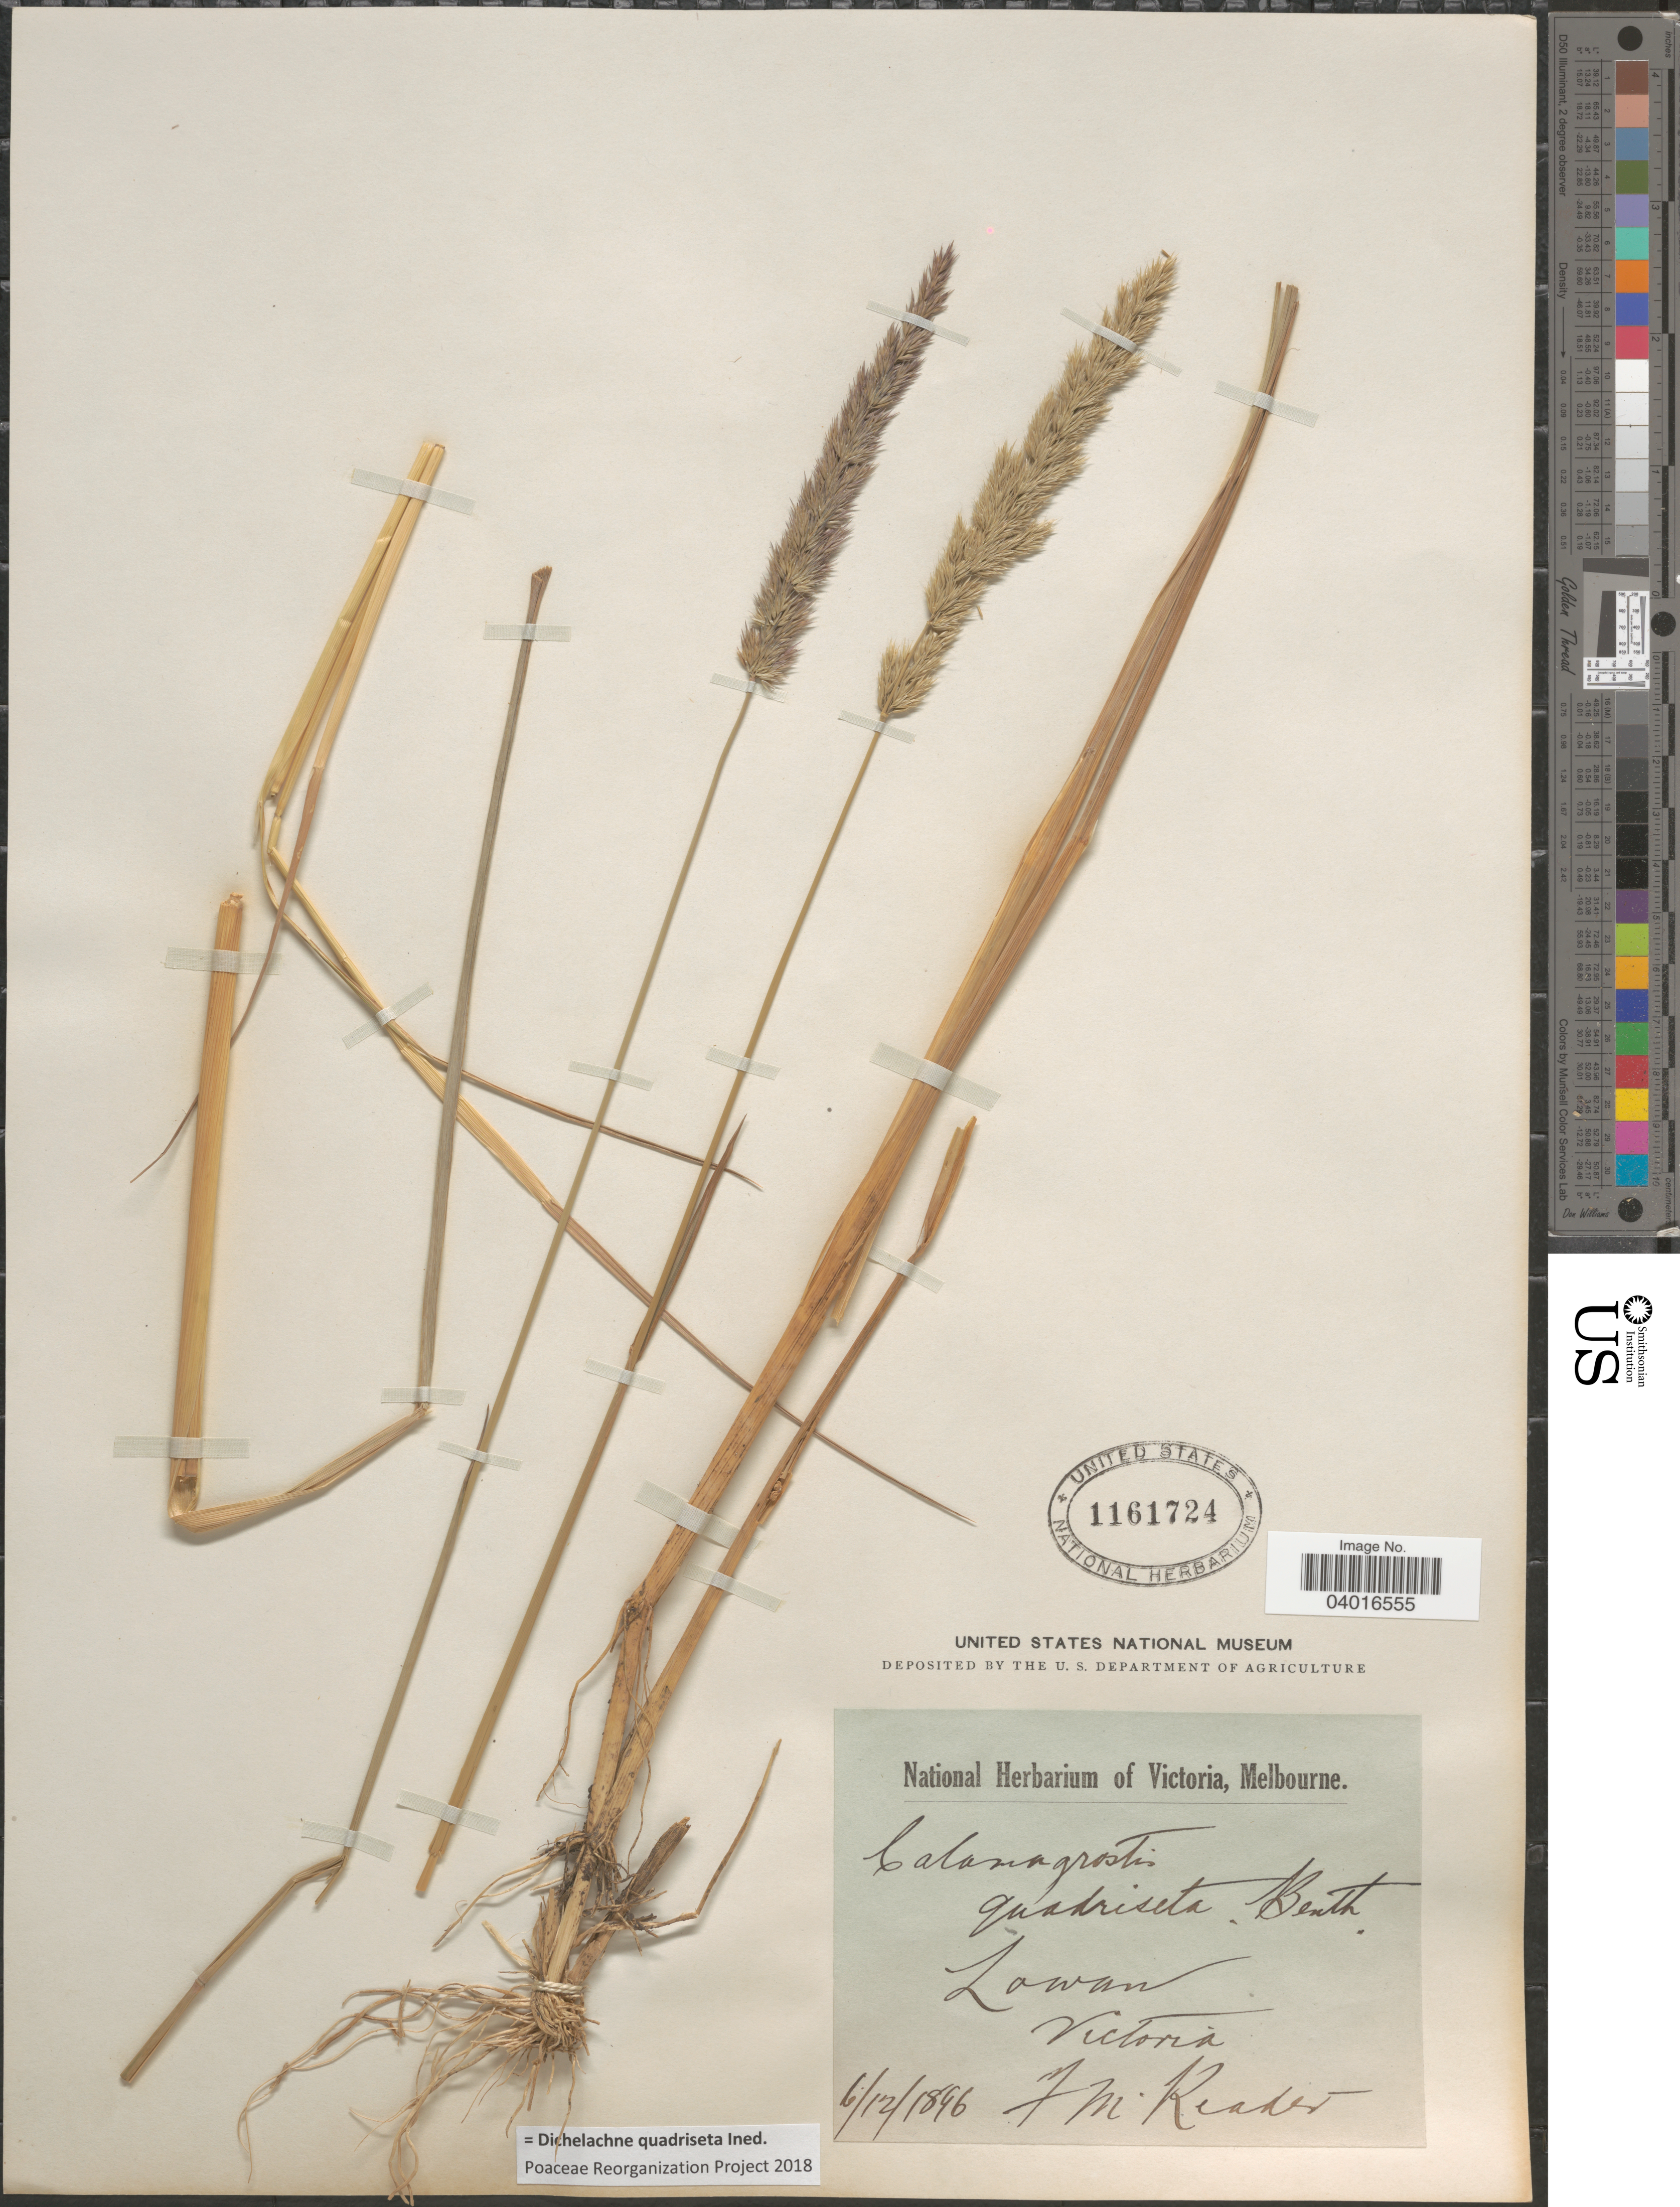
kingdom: Plantae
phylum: Tracheophyta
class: Liliopsida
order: Poales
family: Poaceae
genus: Dichelachne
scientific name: Dichelachne quadriseta ined.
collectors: F. Reader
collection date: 1896-06-12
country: Australia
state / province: Victoria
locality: Lowan. Victoria.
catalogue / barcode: US 1161724